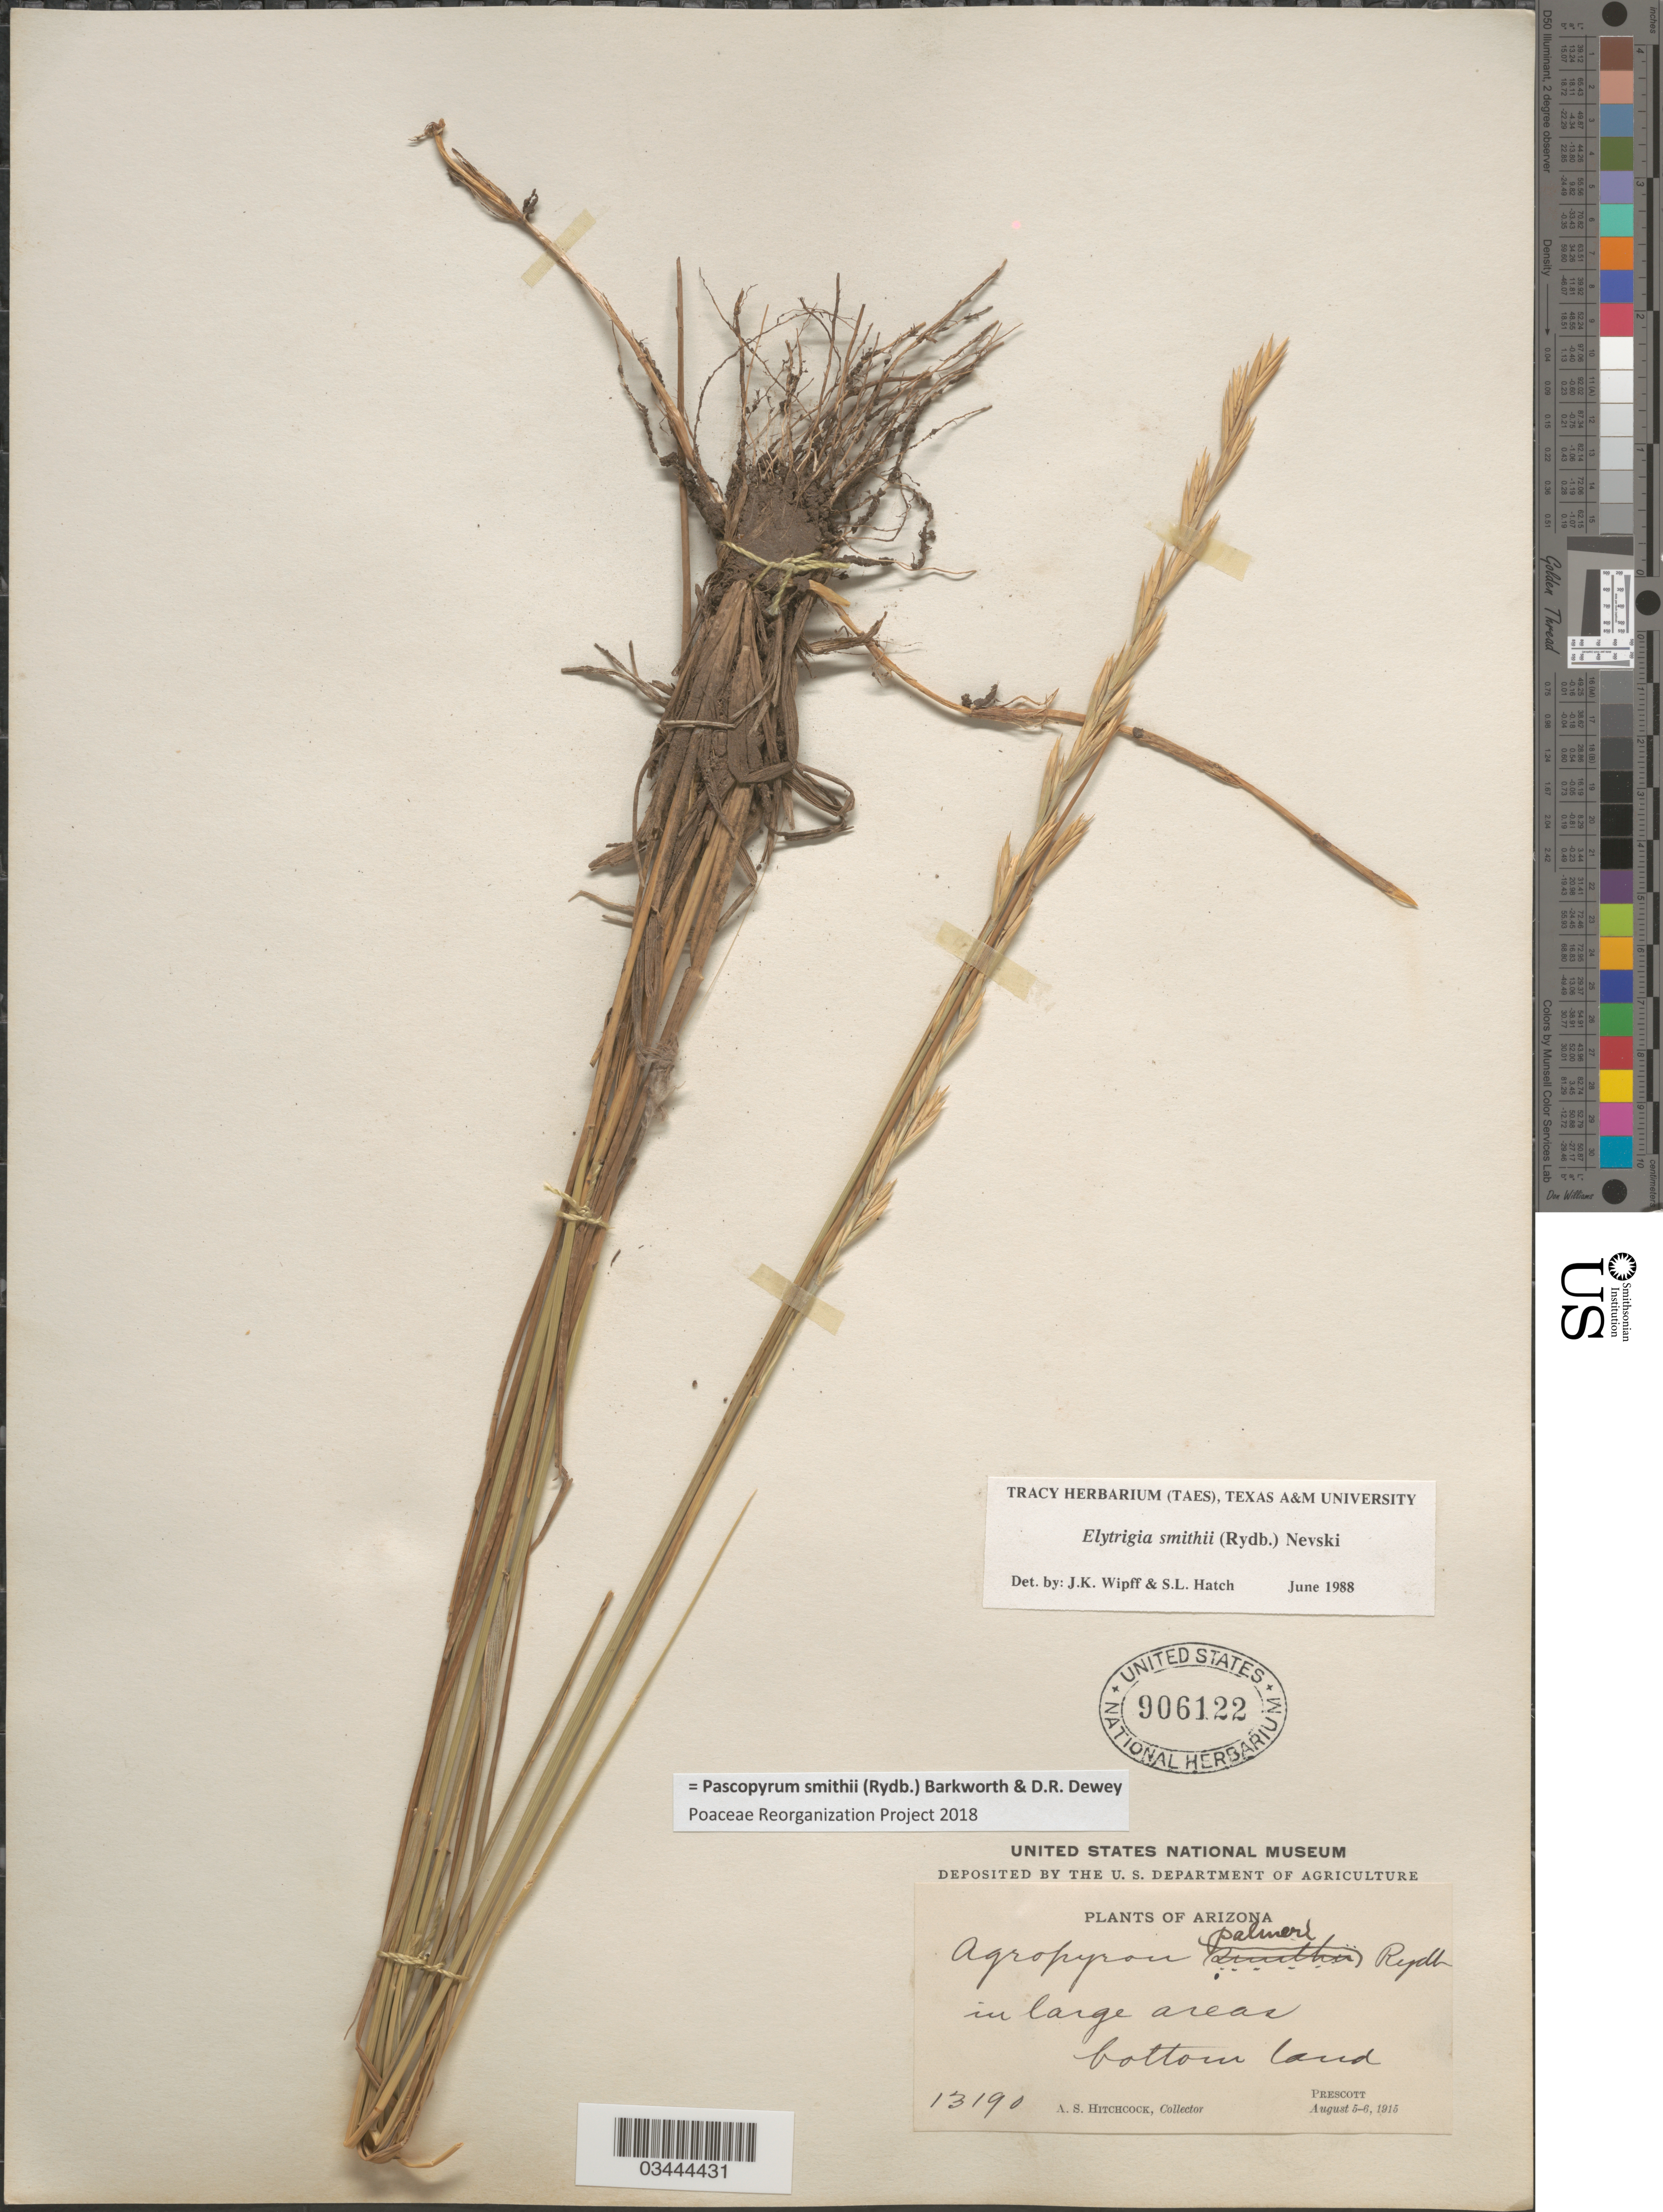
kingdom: Plantae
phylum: Tracheophyta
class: Liliopsida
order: Poales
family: Poaceae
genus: Pascopyrum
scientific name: Pascopyrum smithii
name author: (Rydb.) Barkworth & Dewey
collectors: A. S. Hitchcock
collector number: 13190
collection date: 1915-08-05/1915-08-06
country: United States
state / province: Arizona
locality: Prescott.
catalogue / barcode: US 906122